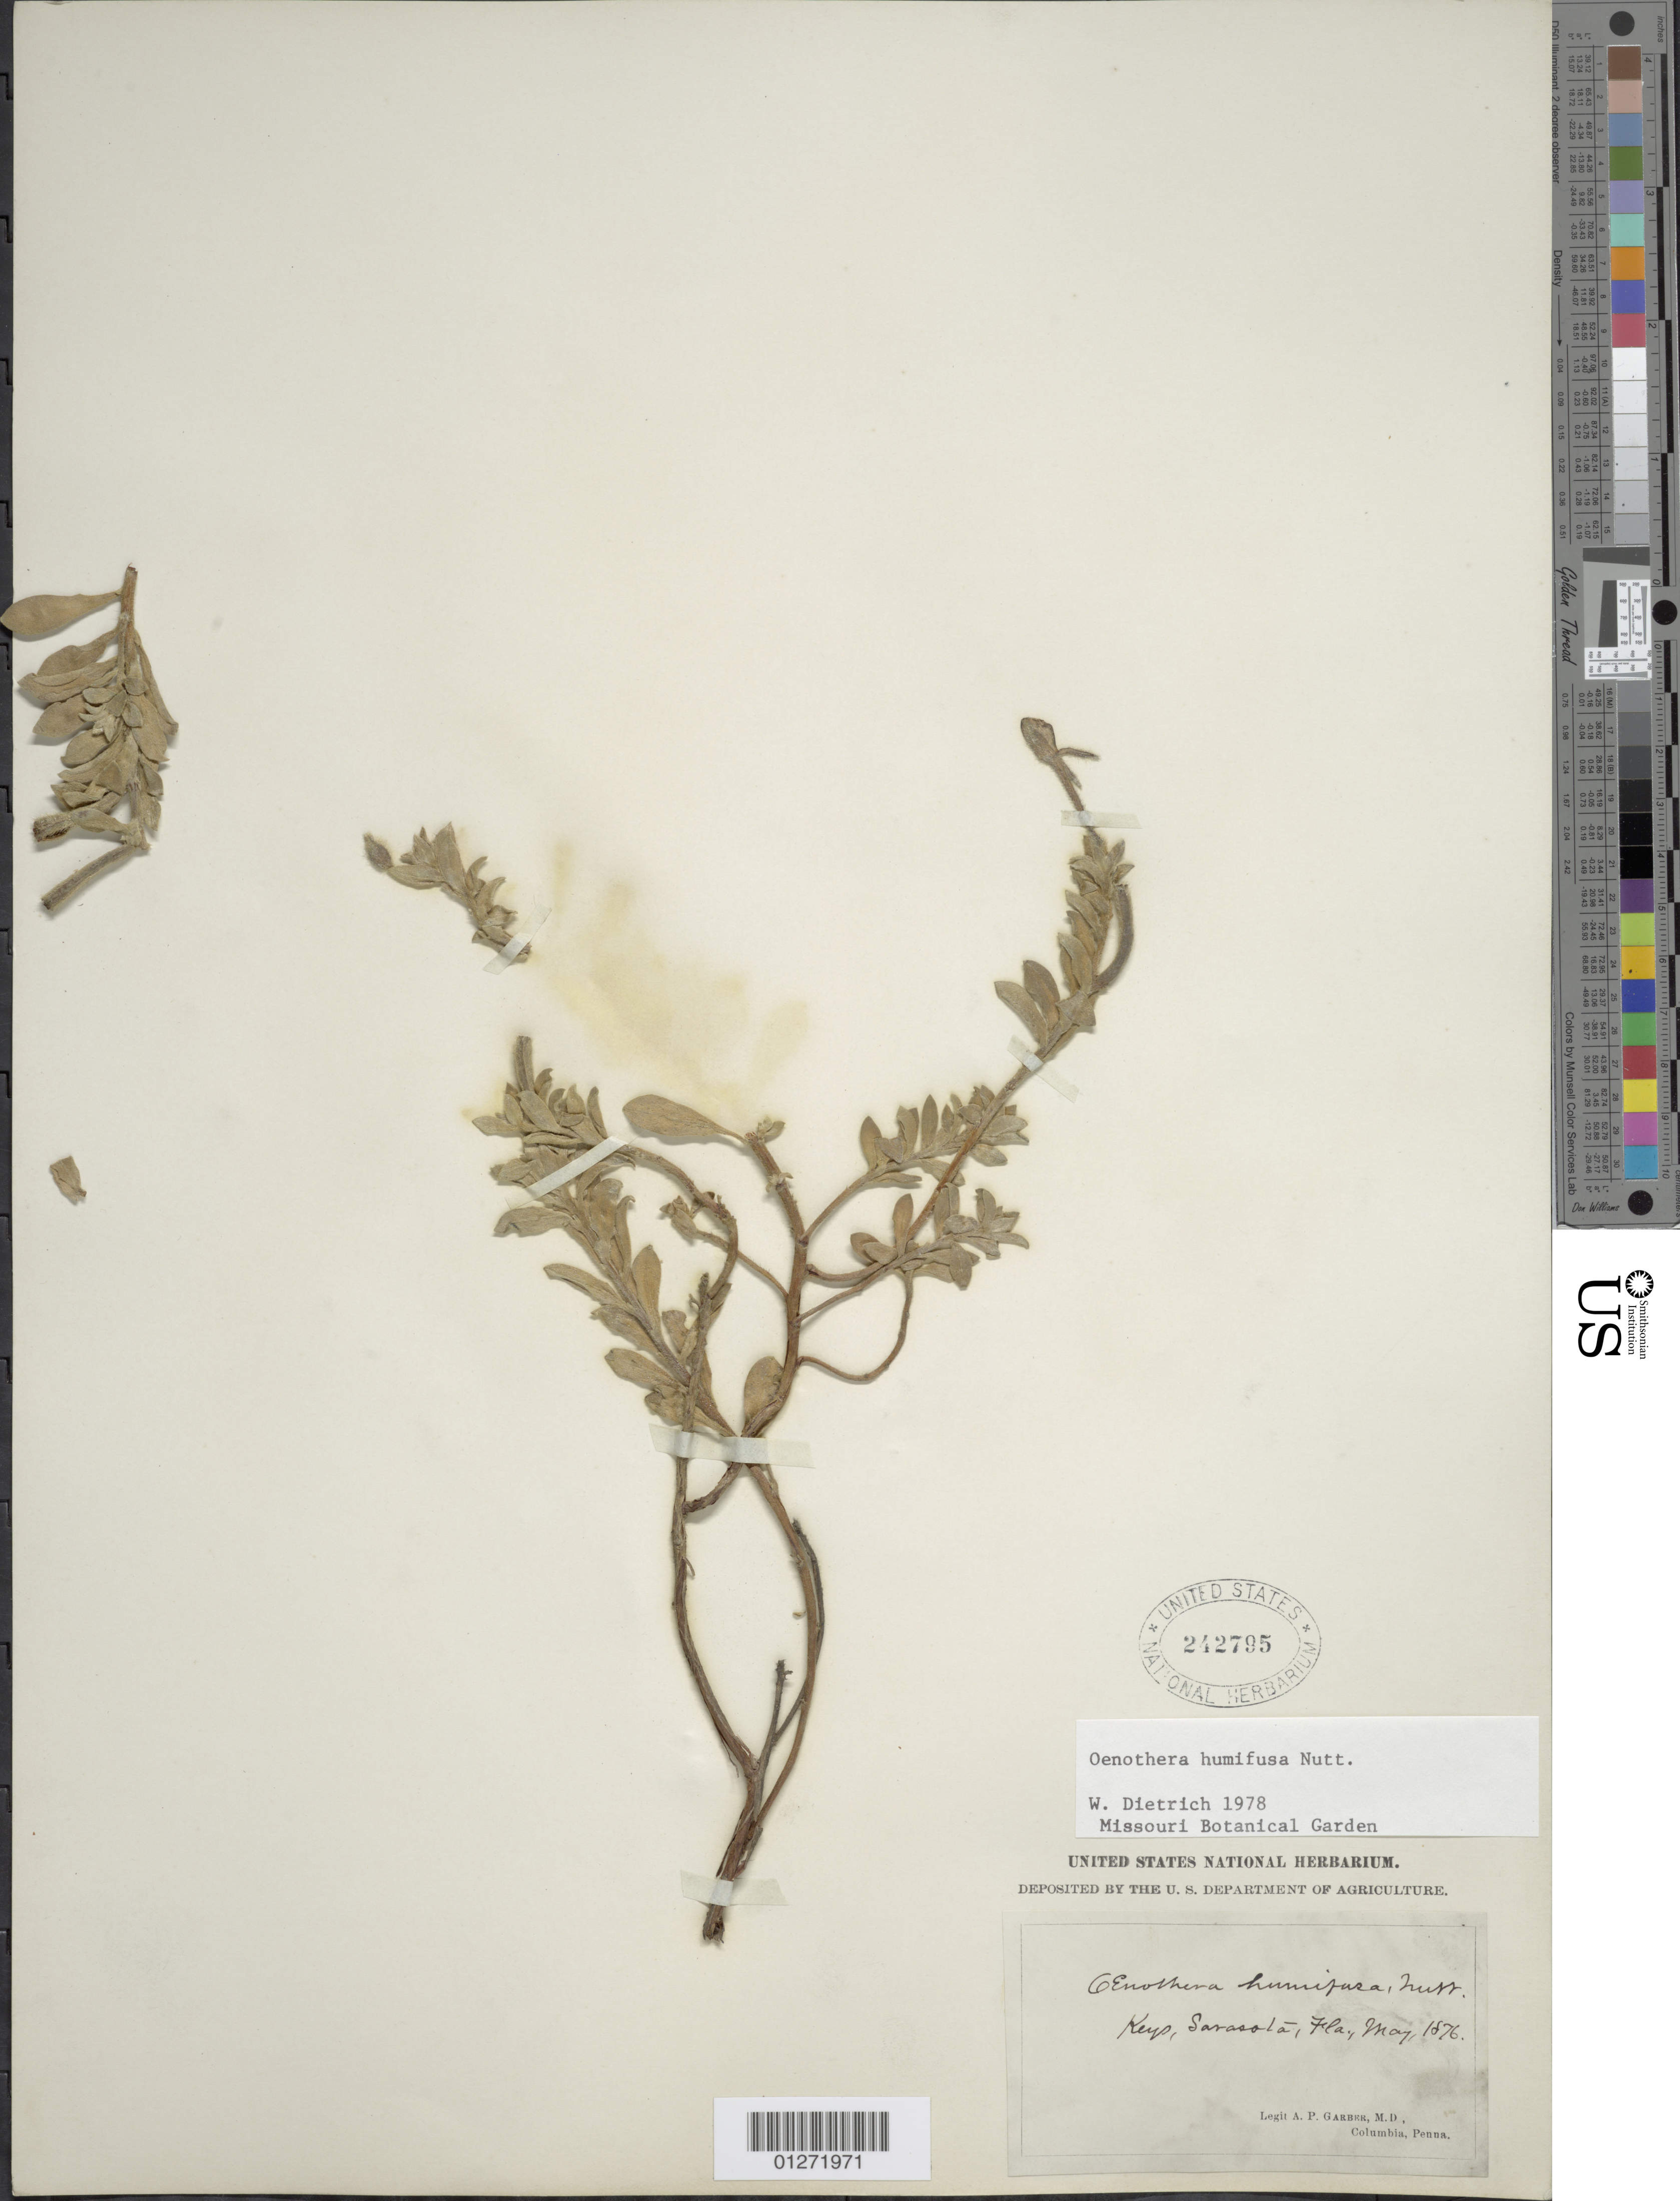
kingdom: Plantae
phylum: Tracheophyta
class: Magnoliopsida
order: Myrtales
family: Onagraceae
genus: Oenothera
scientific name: Oenothera humifusa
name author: Nutt.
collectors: A. P. Garber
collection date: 1876-06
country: United States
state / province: Florida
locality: Keys, Sarasota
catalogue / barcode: US 242795